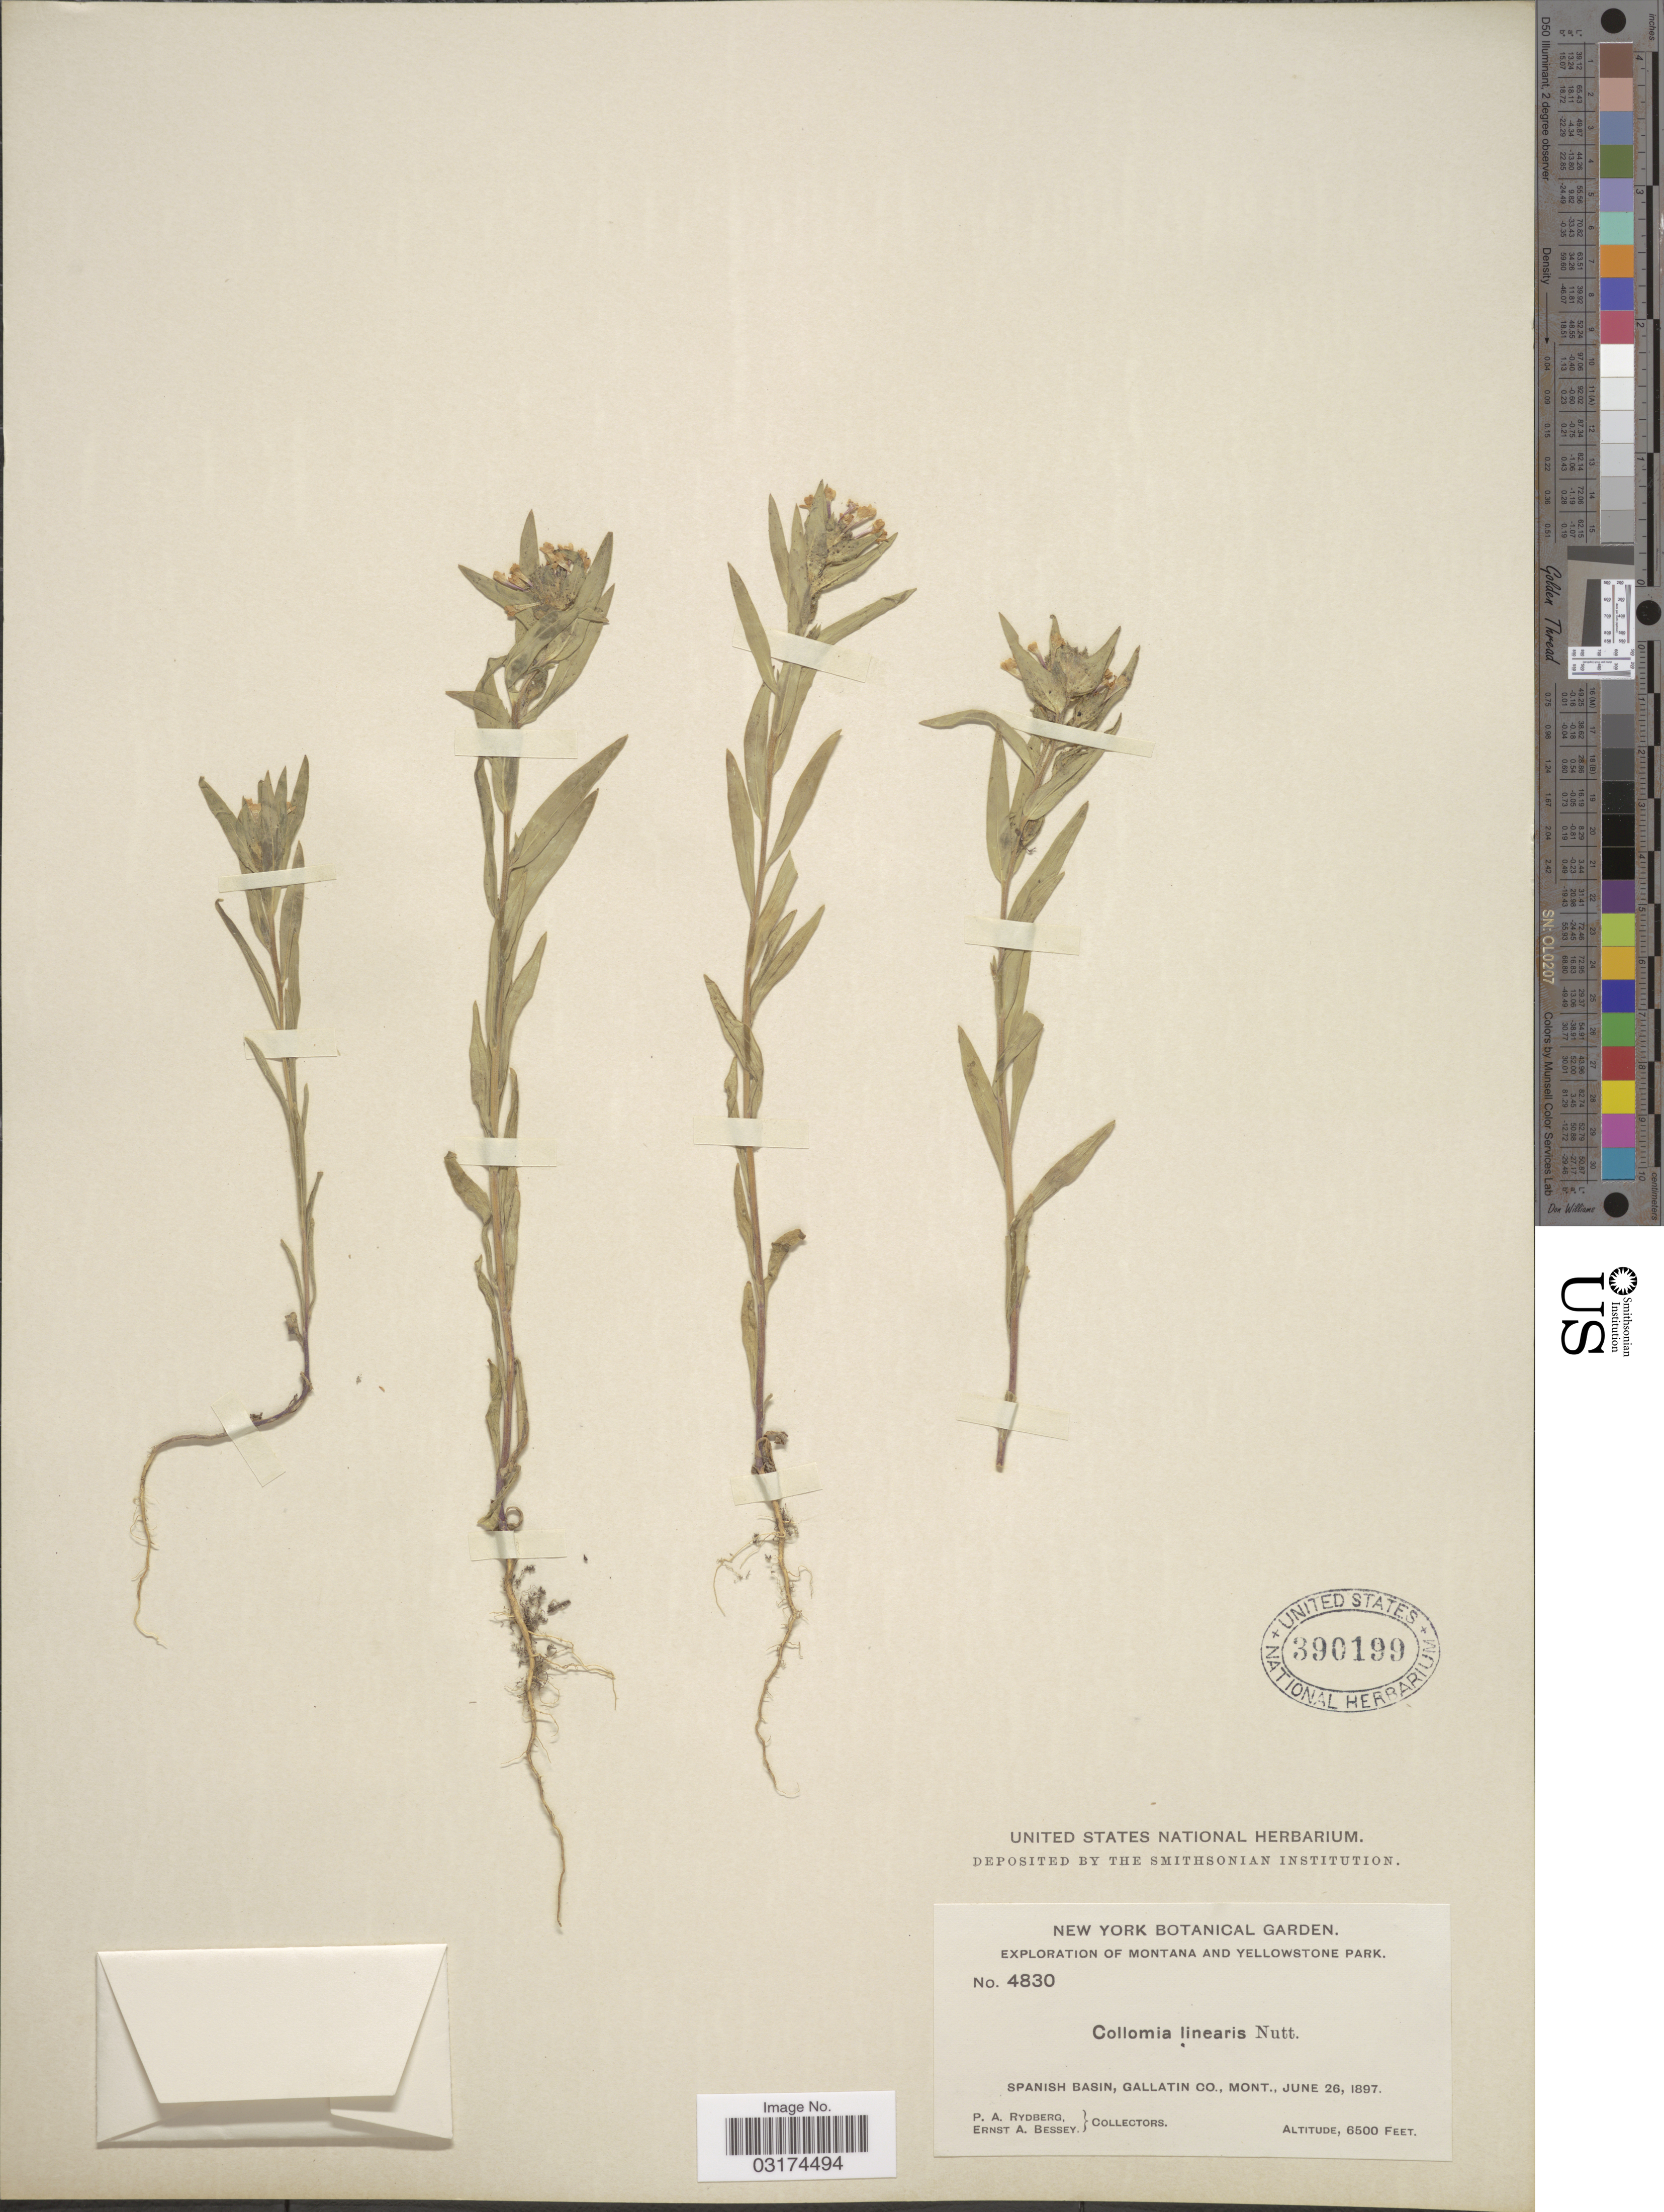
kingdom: Plantae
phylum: Tracheophyta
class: Magnoliopsida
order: Ericales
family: Polemoniaceae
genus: Collomia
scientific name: Collomia linearis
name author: Nutt.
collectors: P. A. Rydberg & E. A. Bessey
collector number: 4830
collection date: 1897-06-26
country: United States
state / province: Montana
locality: Spanish Basin, Gallatin Co. Montana and Yellowstone Park.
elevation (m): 1981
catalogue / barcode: US 390199